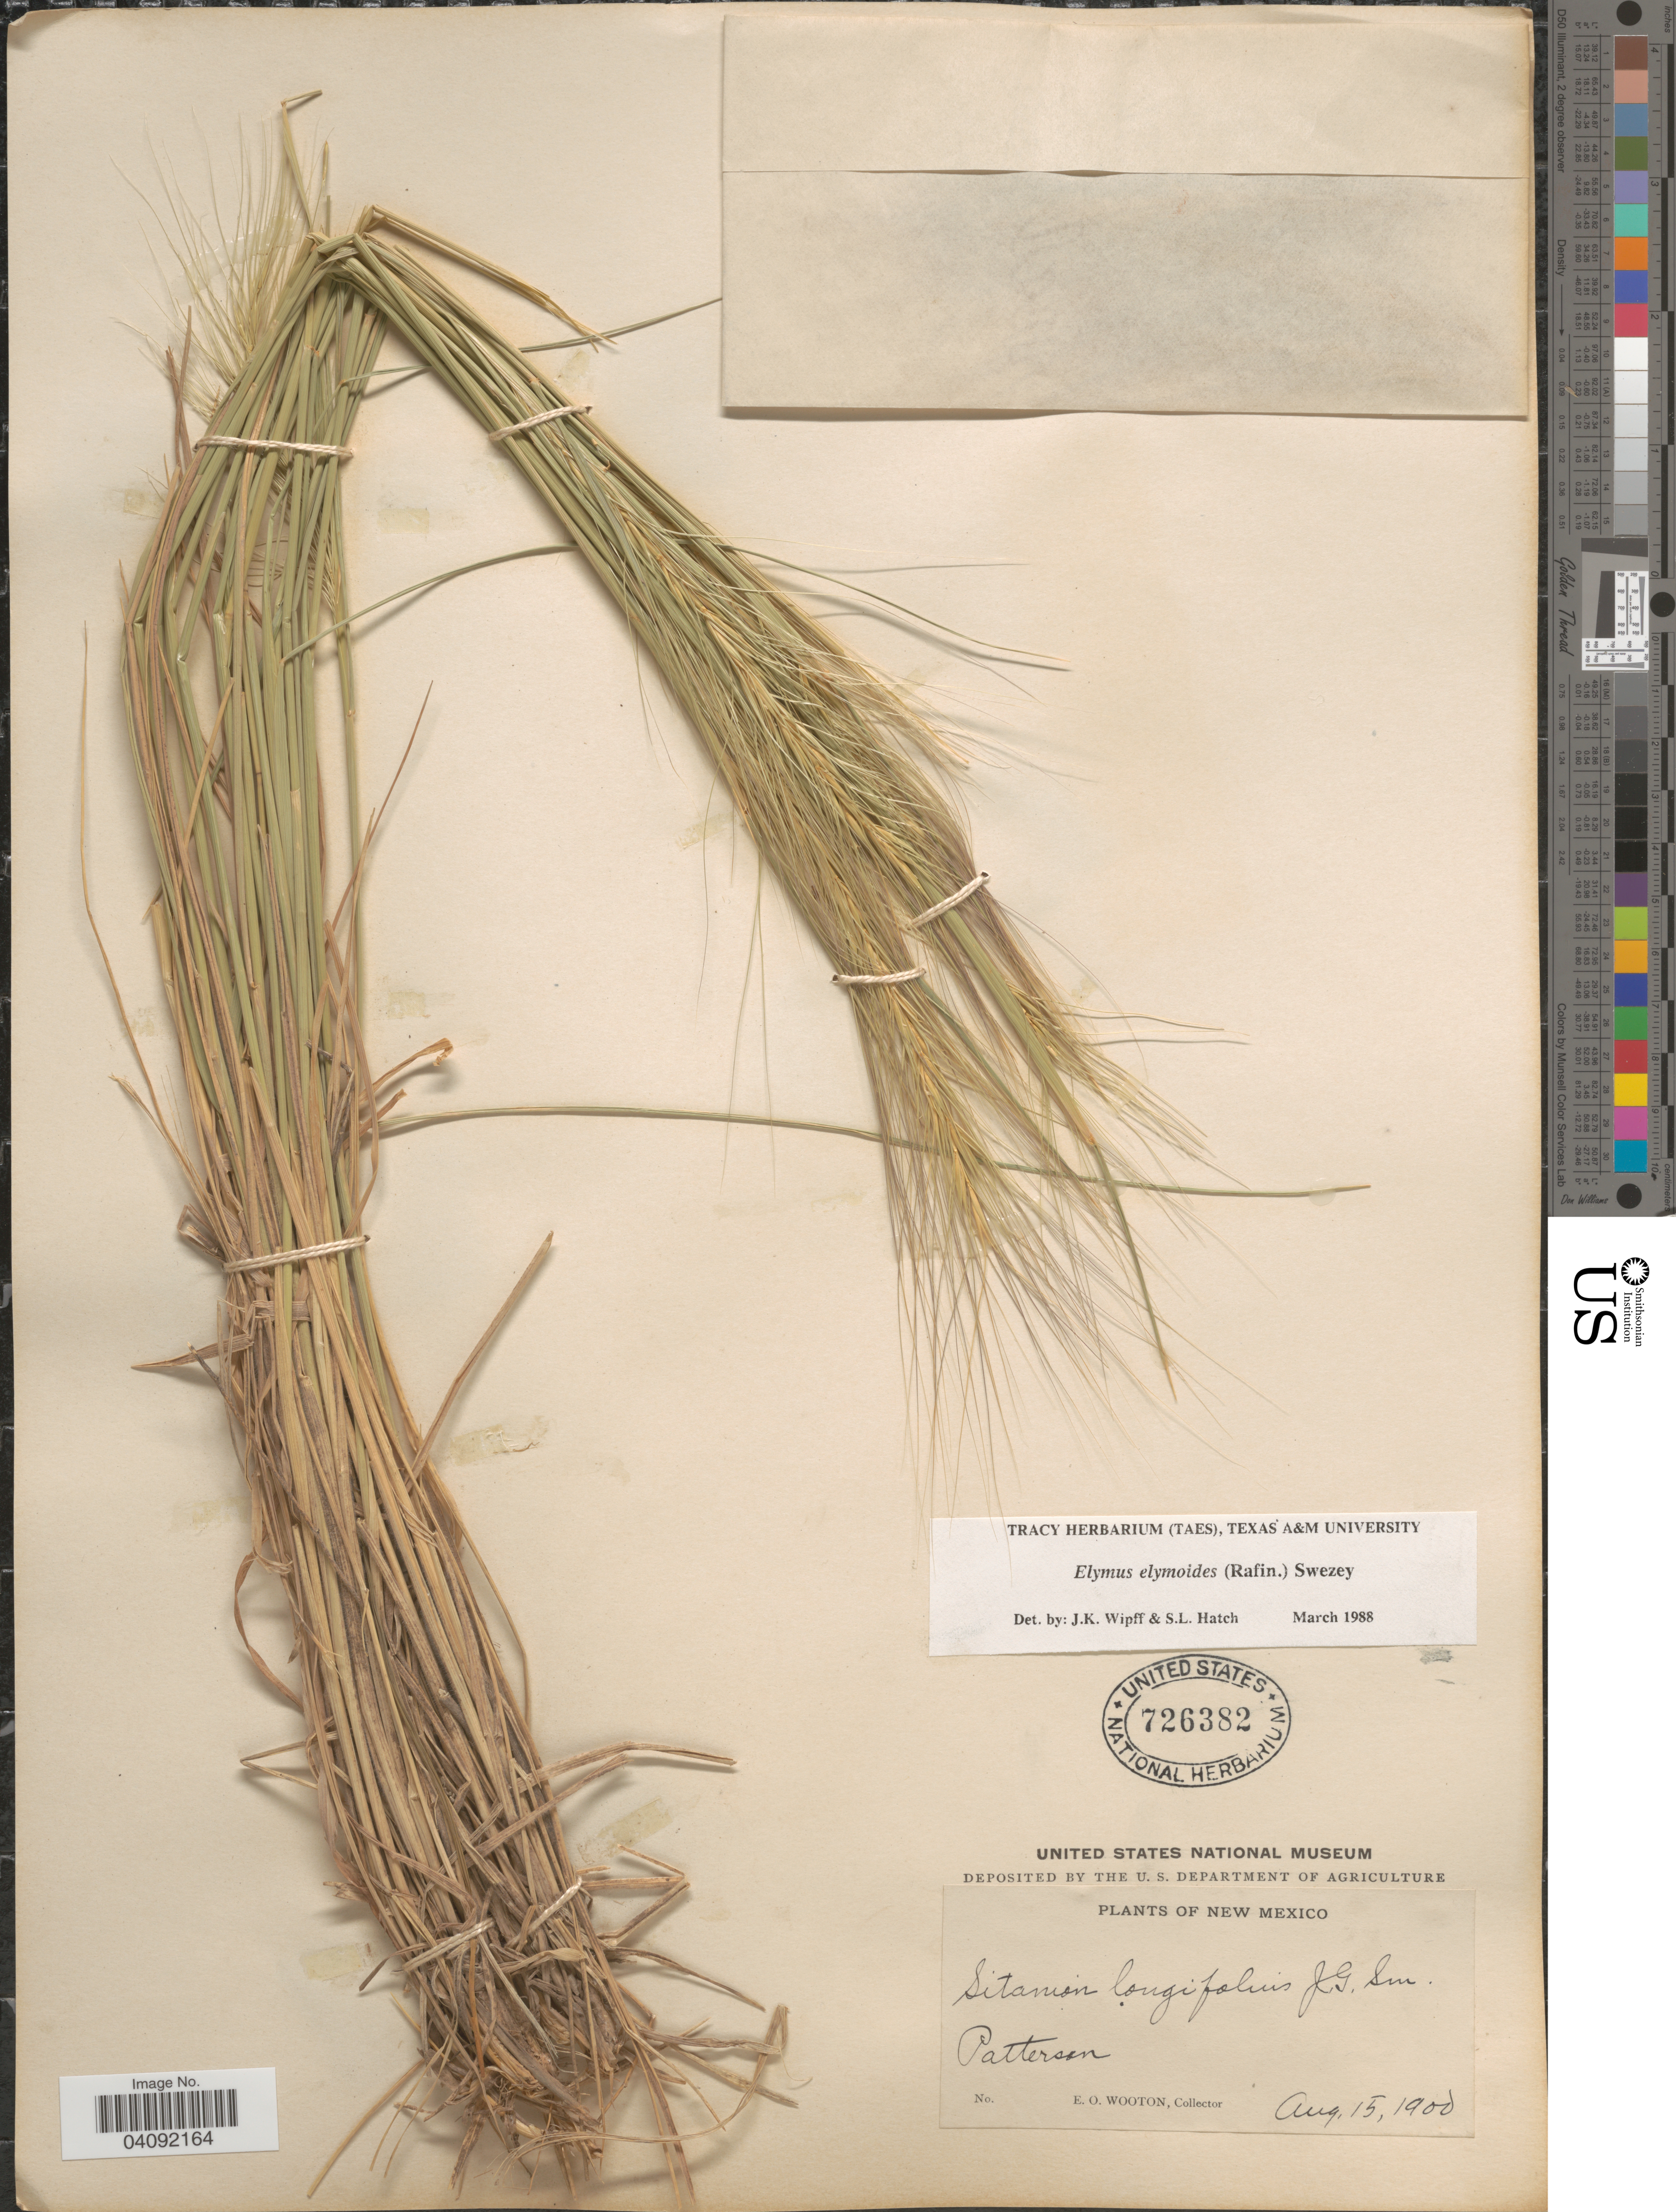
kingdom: Plantae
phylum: Tracheophyta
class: Liliopsida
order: Poales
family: Poaceae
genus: Elymus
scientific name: Elymus elymoides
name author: (Raf.) Swezey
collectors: E. O. Wooton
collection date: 1900-08-15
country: United States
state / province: New Mexico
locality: Patterson.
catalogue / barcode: US 726382